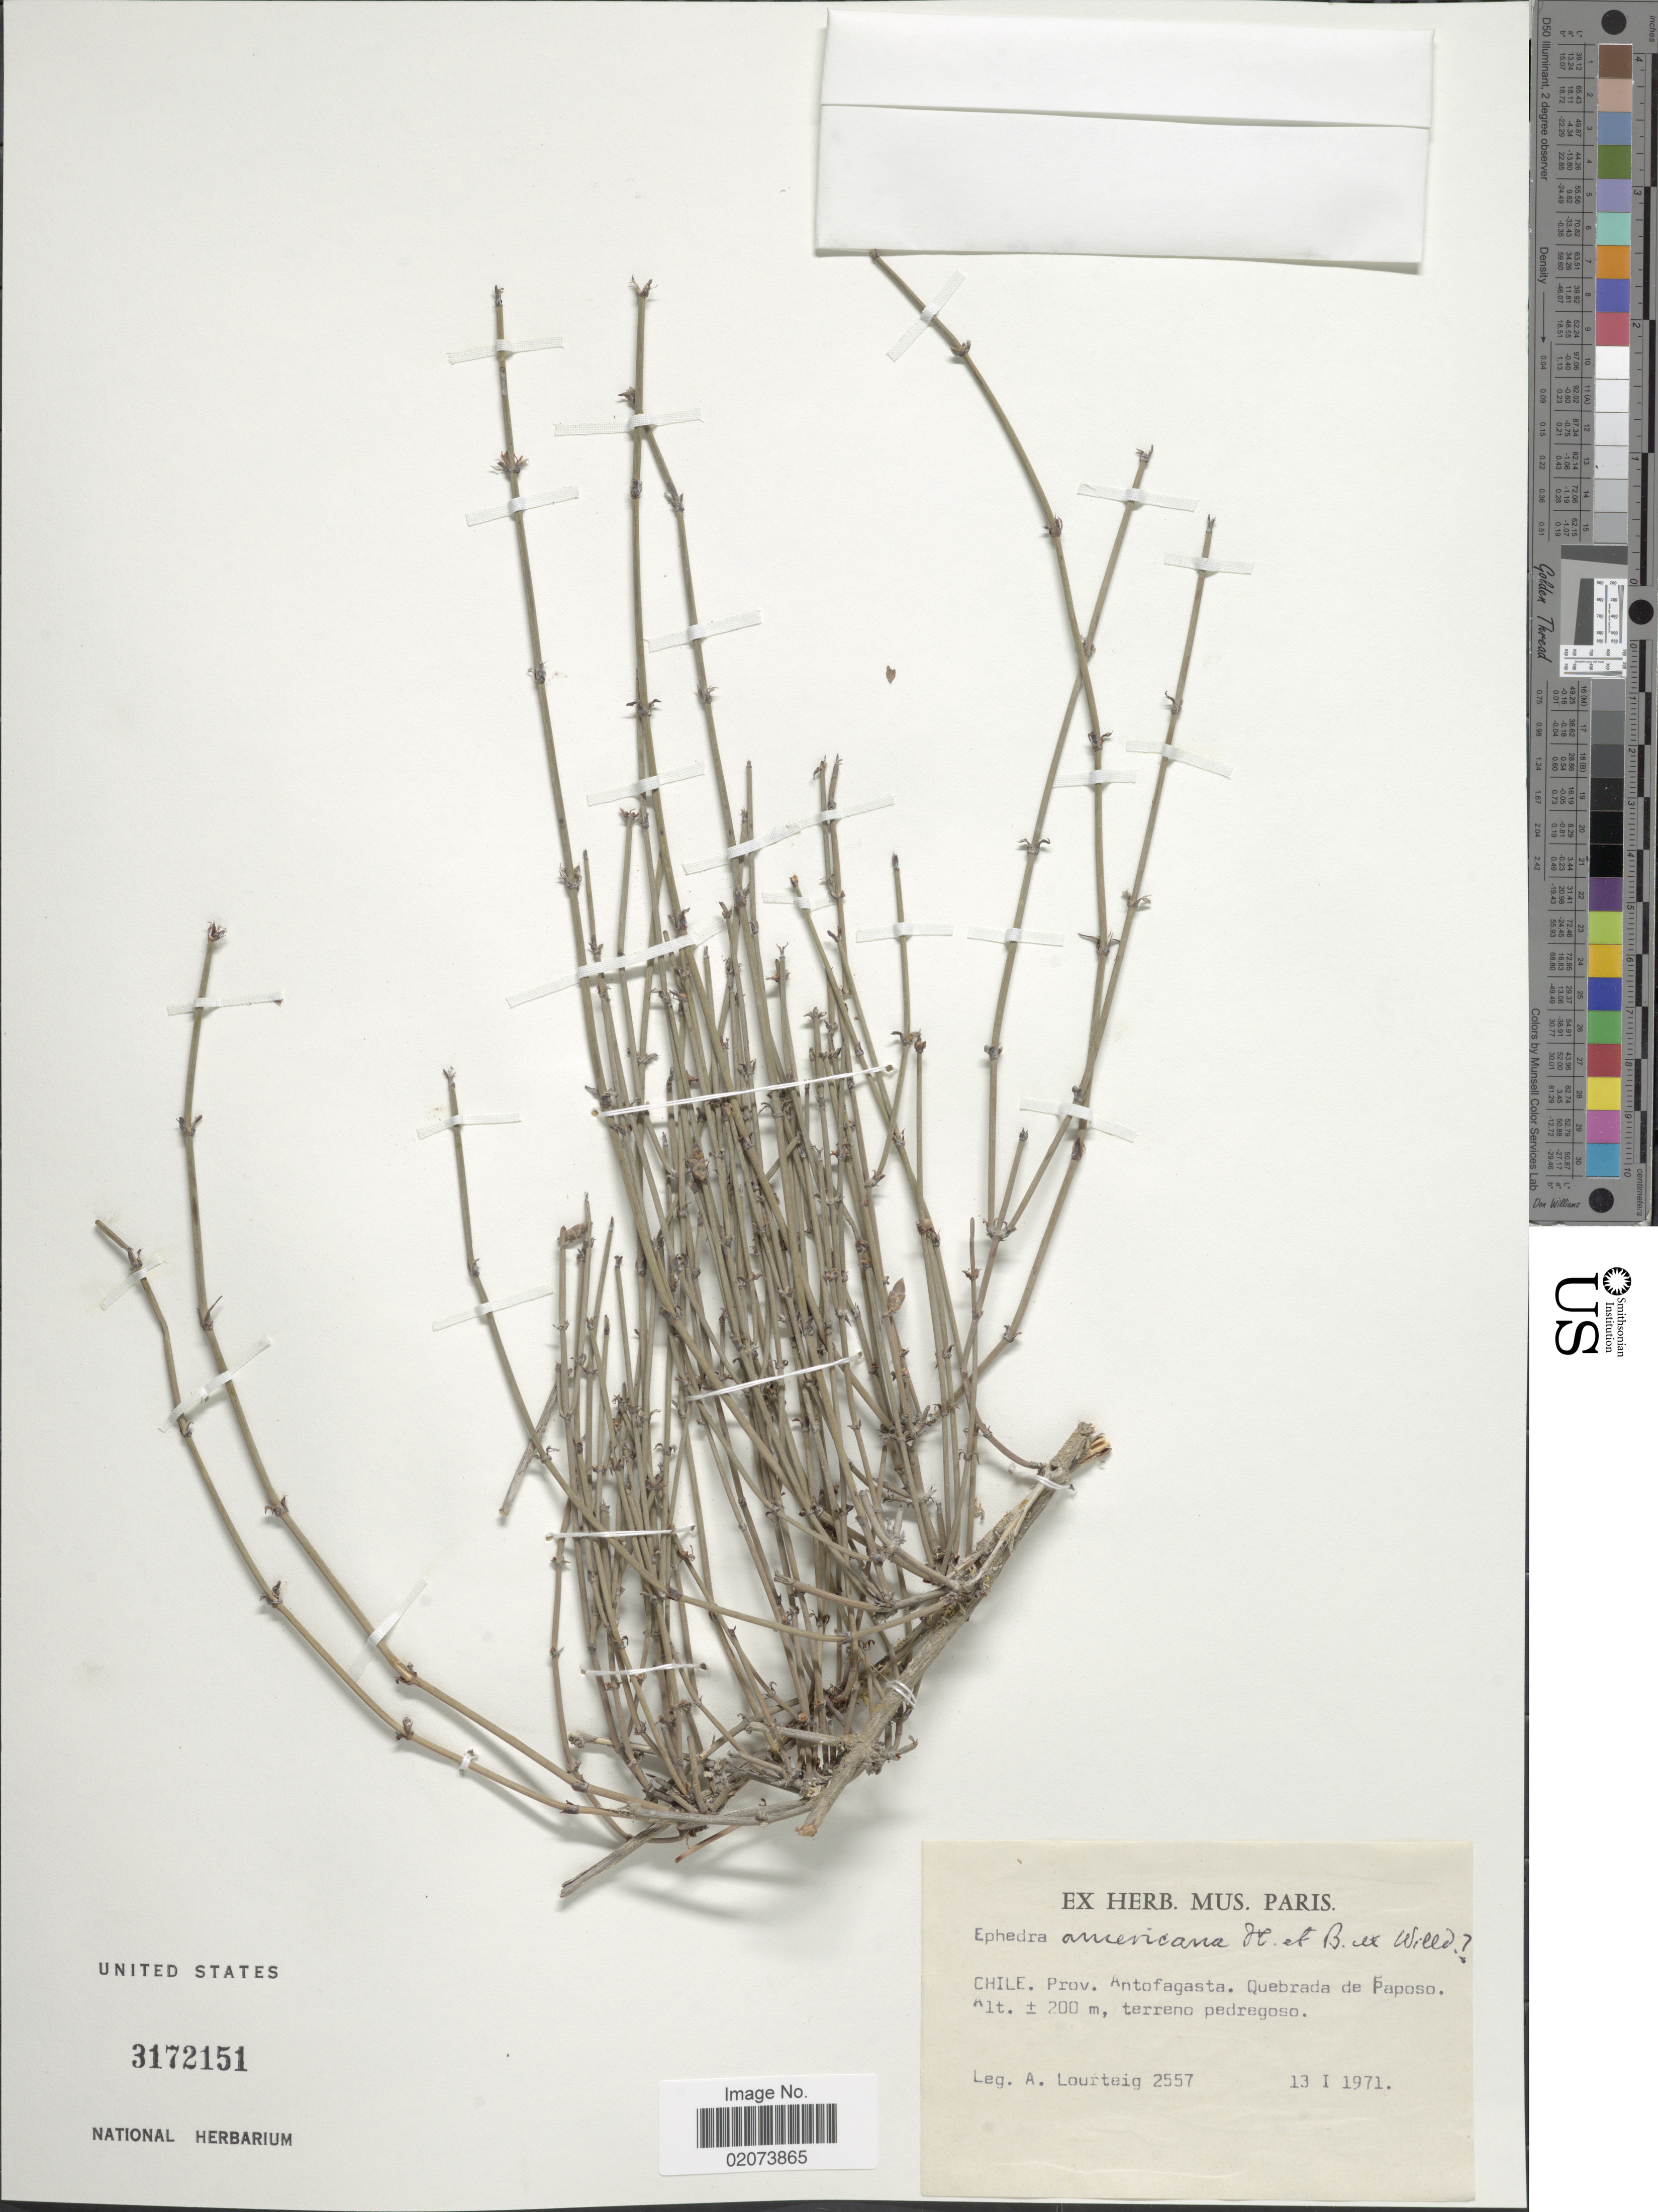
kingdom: Plantae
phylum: Tracheophyta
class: Gnetopsida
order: Ephedrales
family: Ephedraceae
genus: Ephedra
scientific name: Ephedra americana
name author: Humb. & Bonpl. ex Willd.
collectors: A. Lourteig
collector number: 2557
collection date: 1971-01-13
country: Chile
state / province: Antofagasta (II)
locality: Chile, Prov. Antofagasta, Quebrada de Paposo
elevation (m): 200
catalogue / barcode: US 3172151